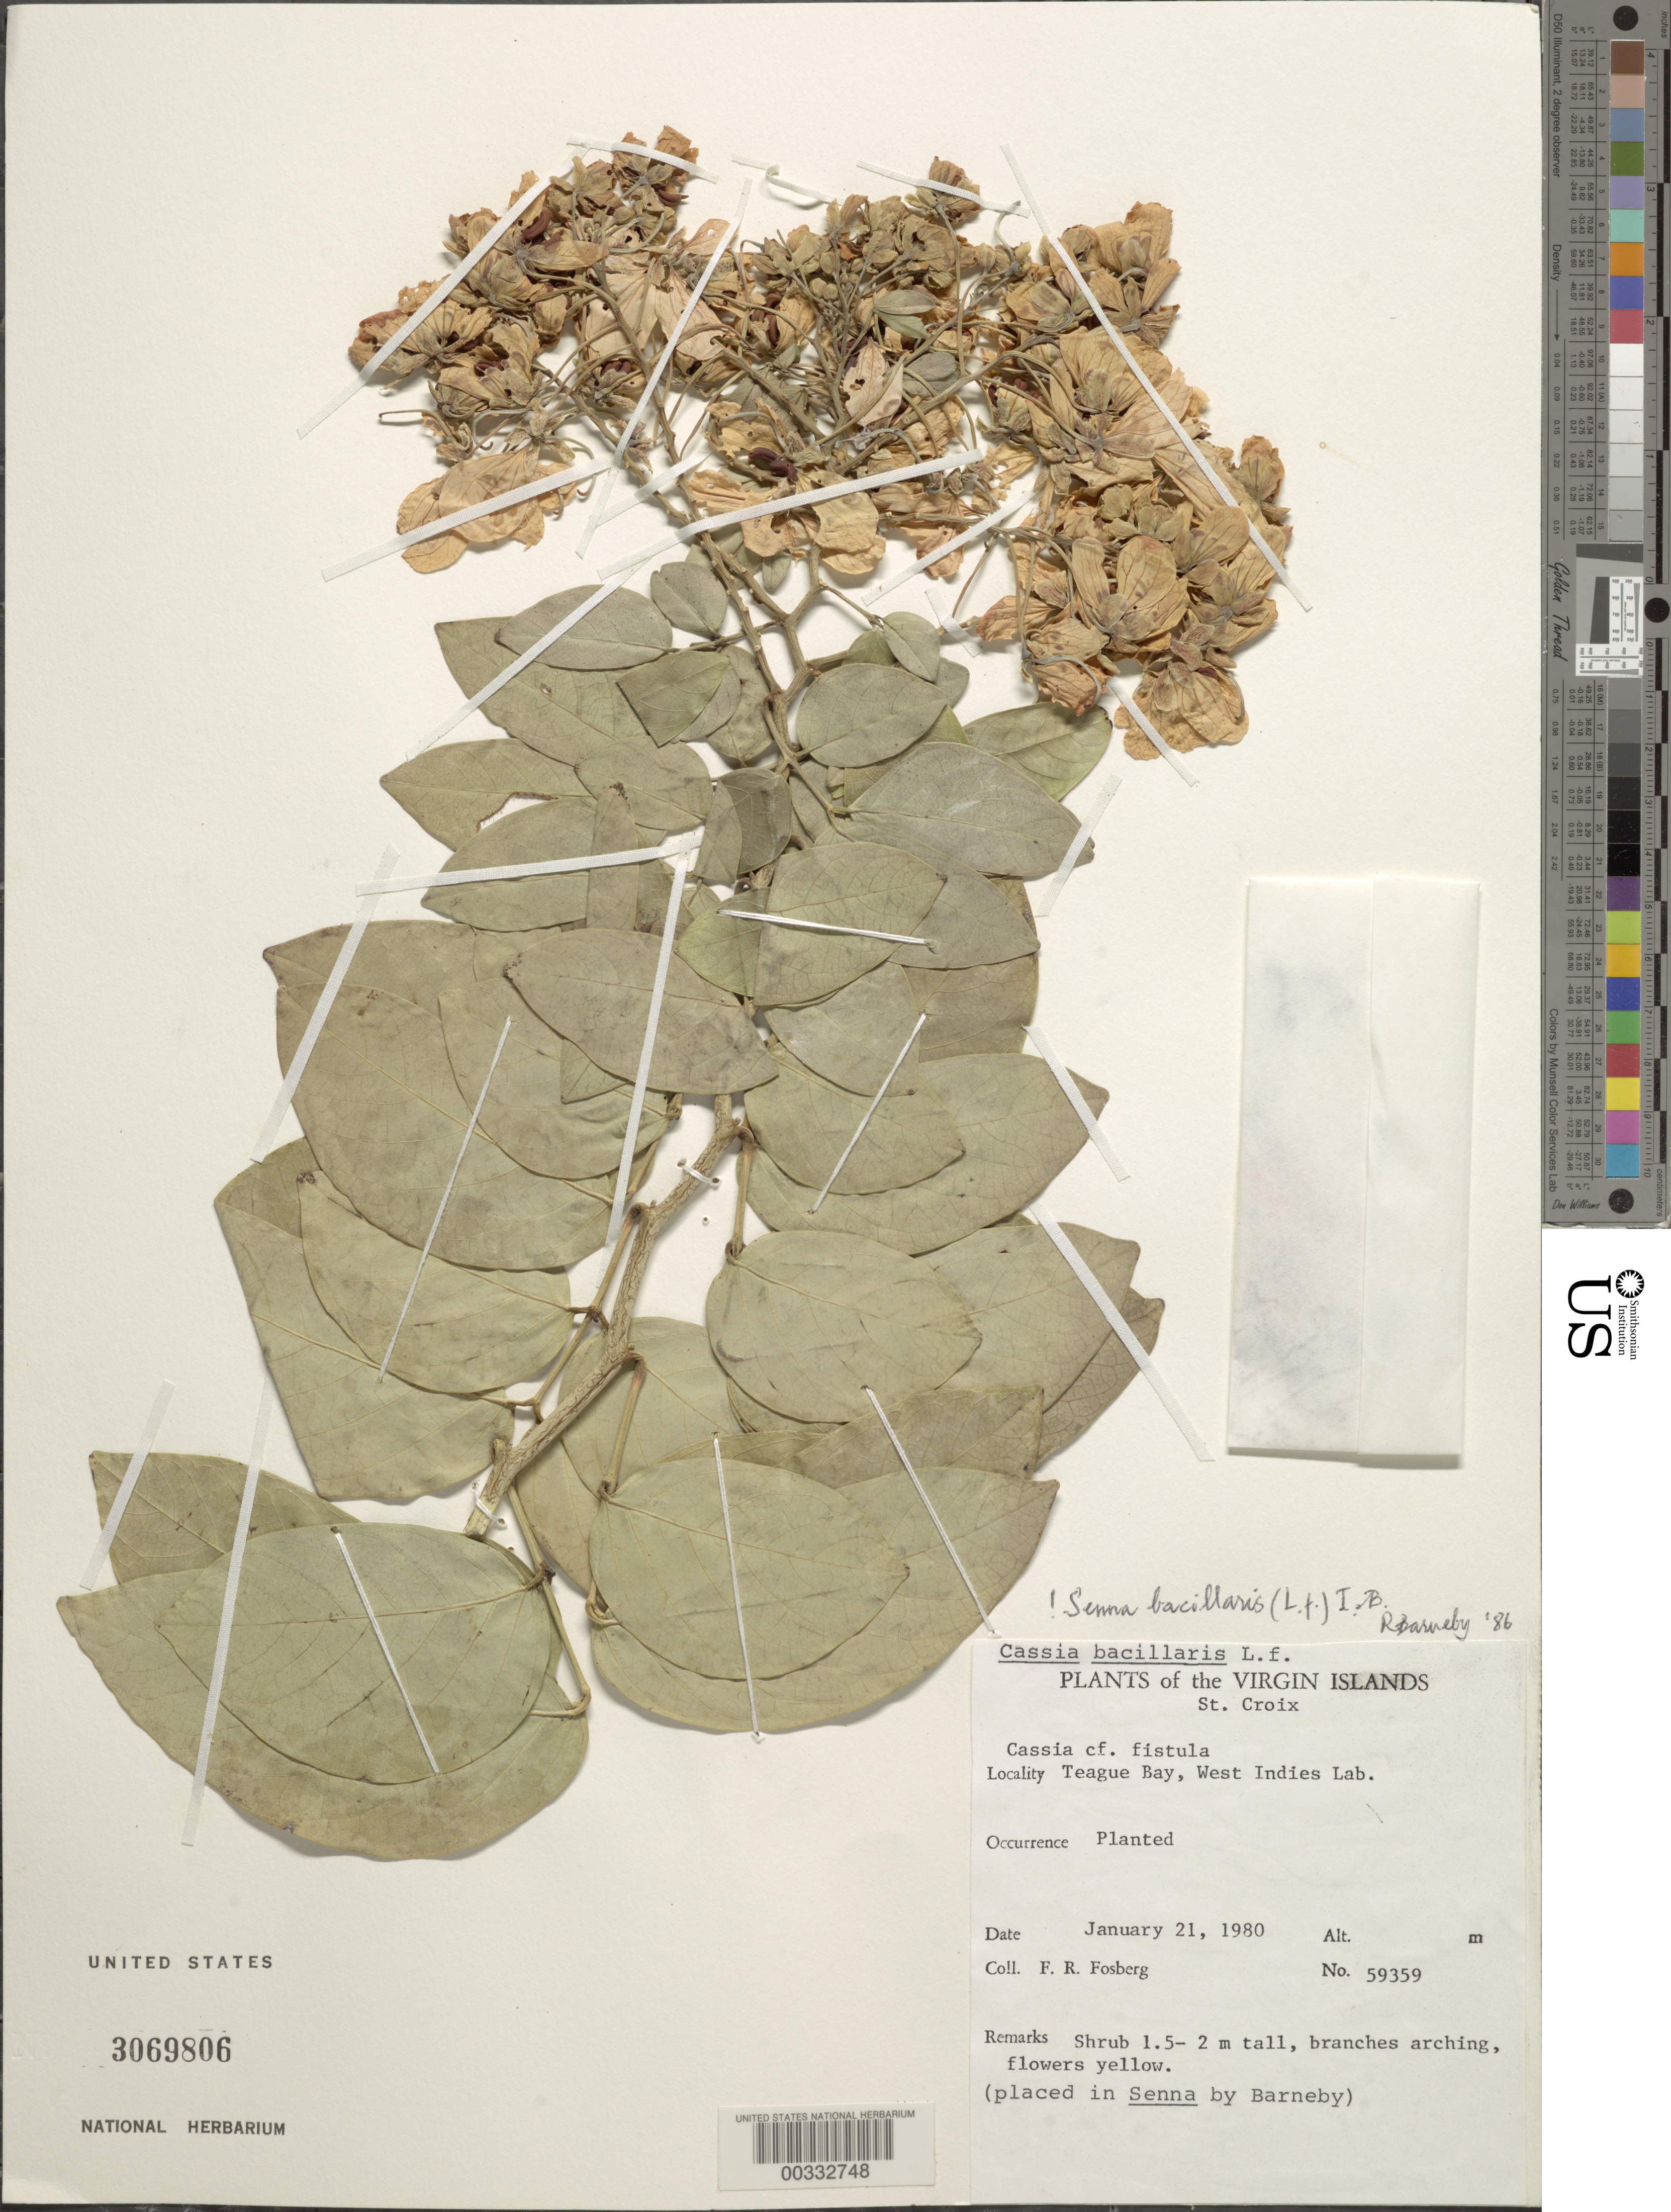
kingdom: Plantae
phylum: Tracheophyta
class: Magnoliopsida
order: Fabales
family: Fabaceae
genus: Senna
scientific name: Senna bacillaris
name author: (L. f.) H.S. Irwin & Barneby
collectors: F. R. Fosberg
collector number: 59359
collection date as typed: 21 Jan 1980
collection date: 1980-01-21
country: U.S. Virgin Islands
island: St. Croix Island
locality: Teague bay, west indies lab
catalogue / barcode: US 3069806